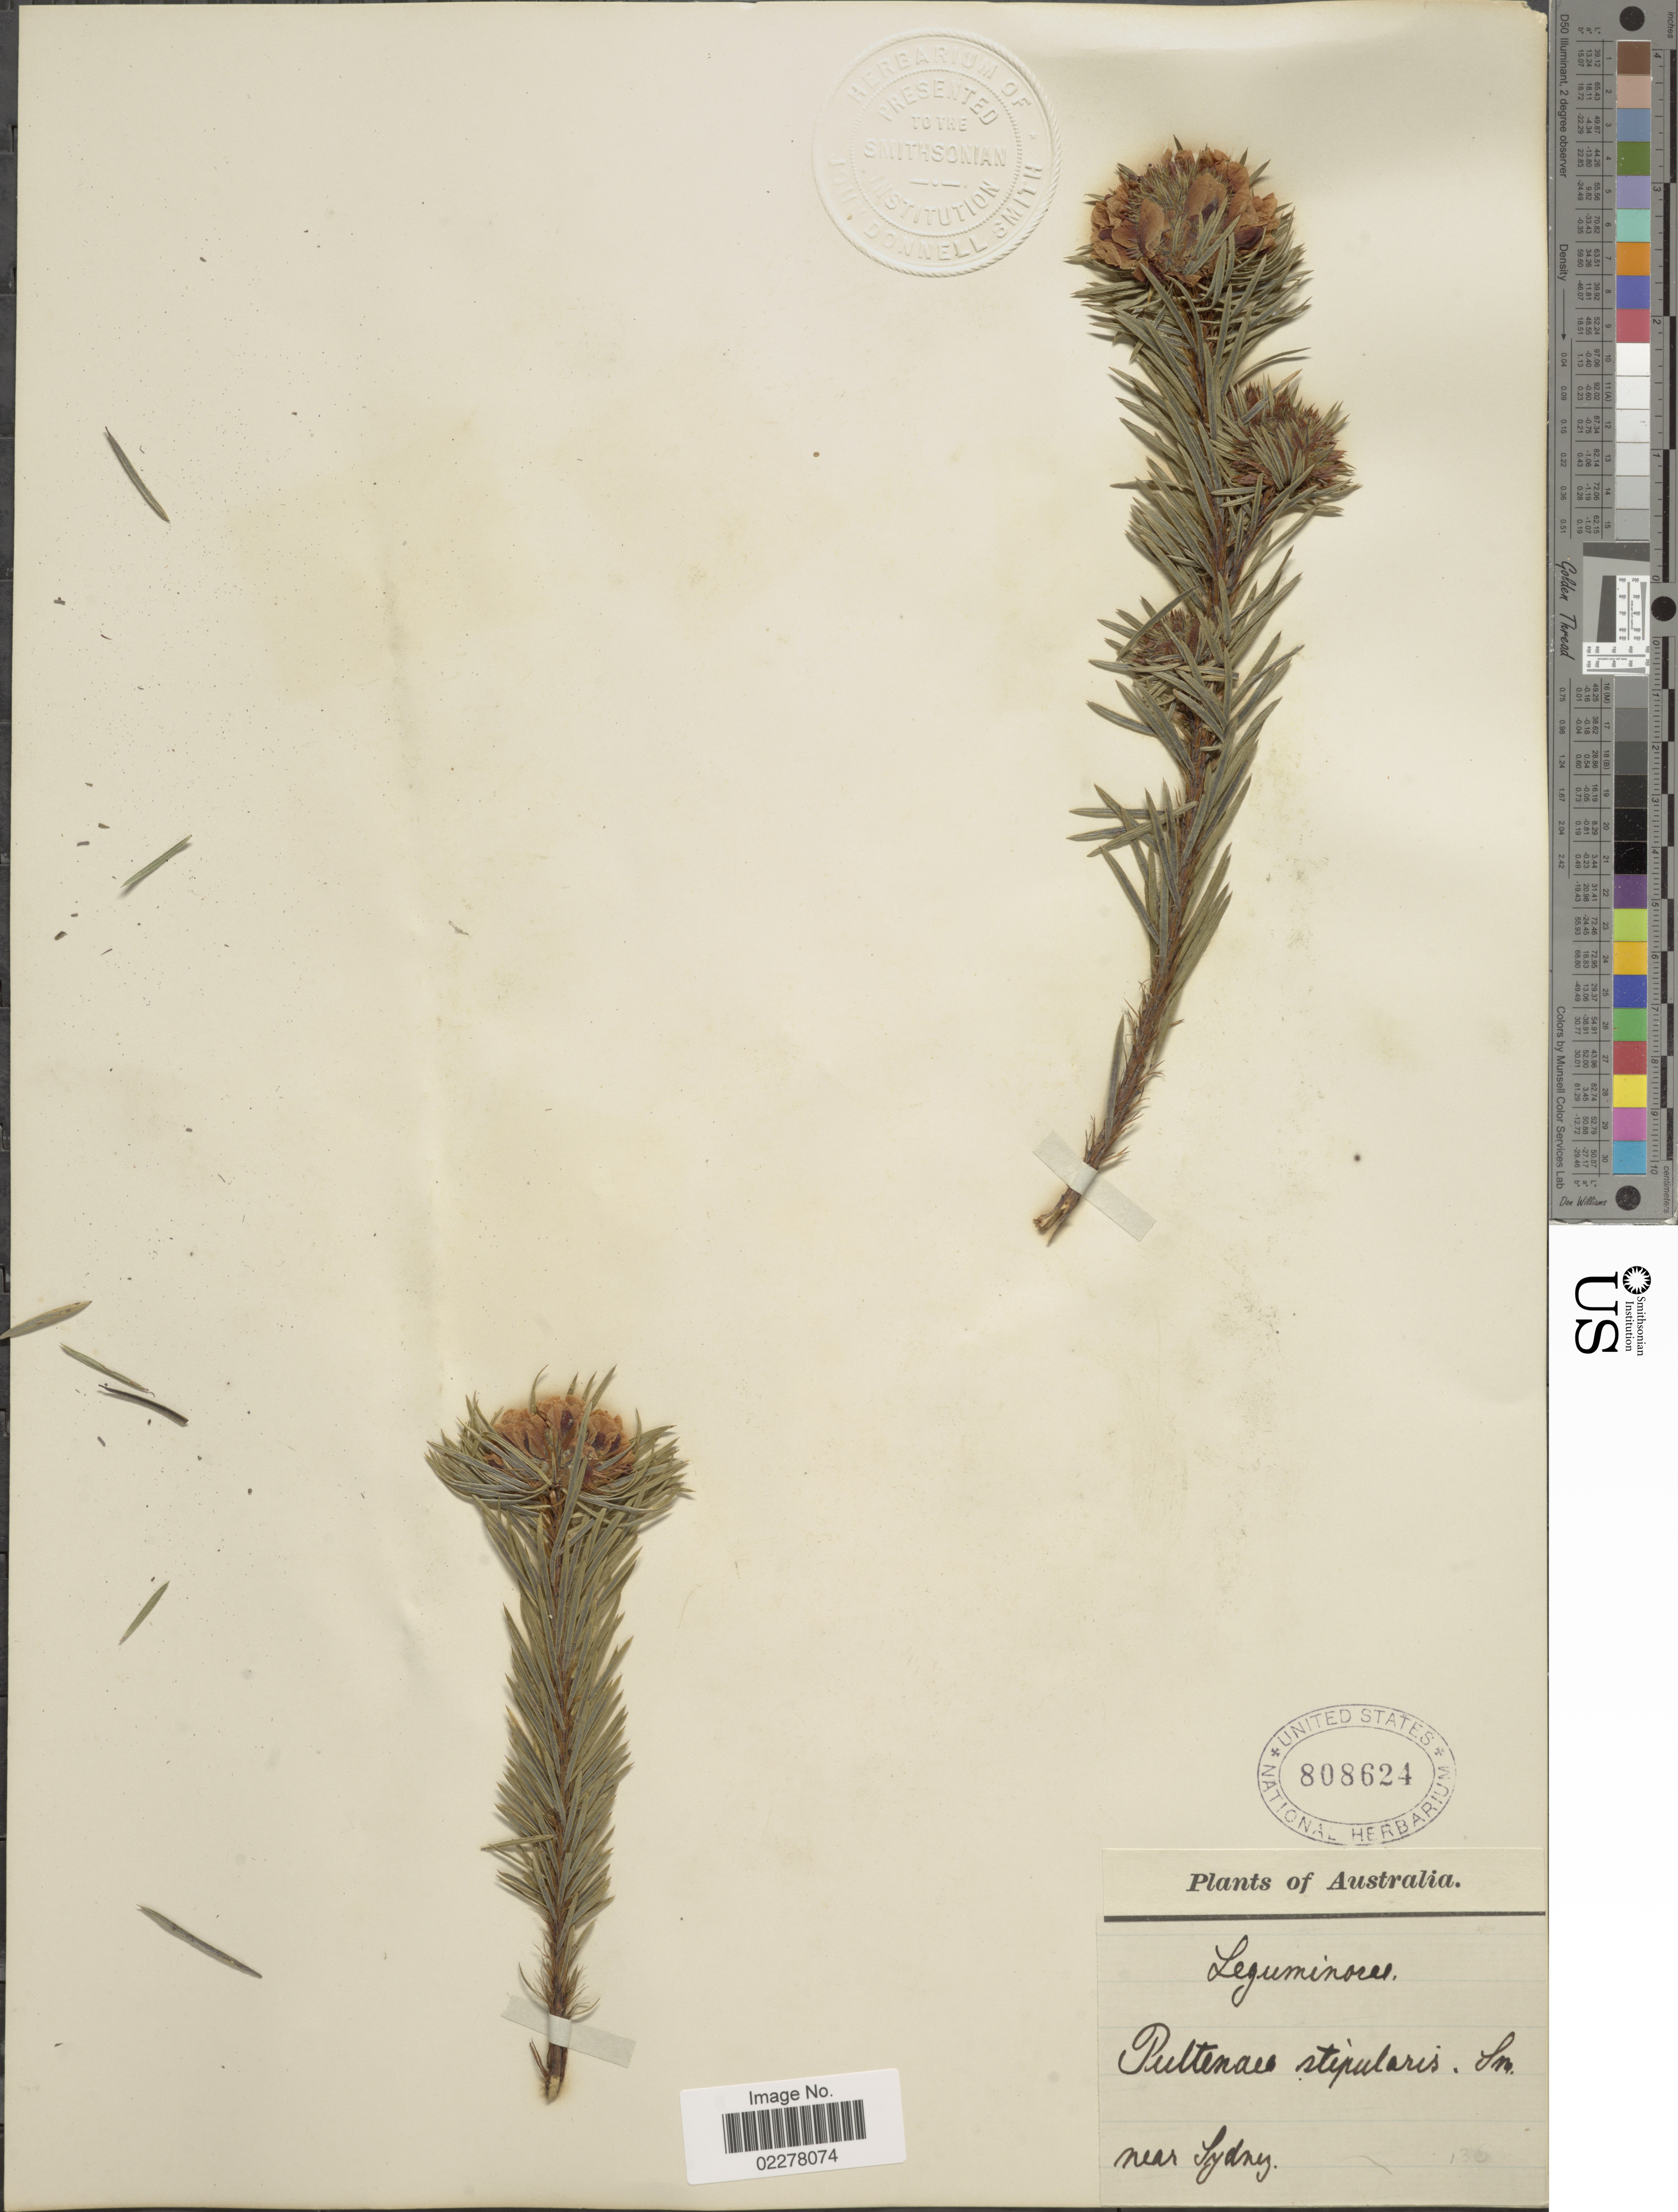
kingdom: Plantae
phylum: Tracheophyta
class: Magnoliopsida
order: Fabales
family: Fabaceae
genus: Pultenaea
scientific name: Pultenaea stipularis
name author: Sm.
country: Australia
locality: Near Sydney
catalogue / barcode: US 808624